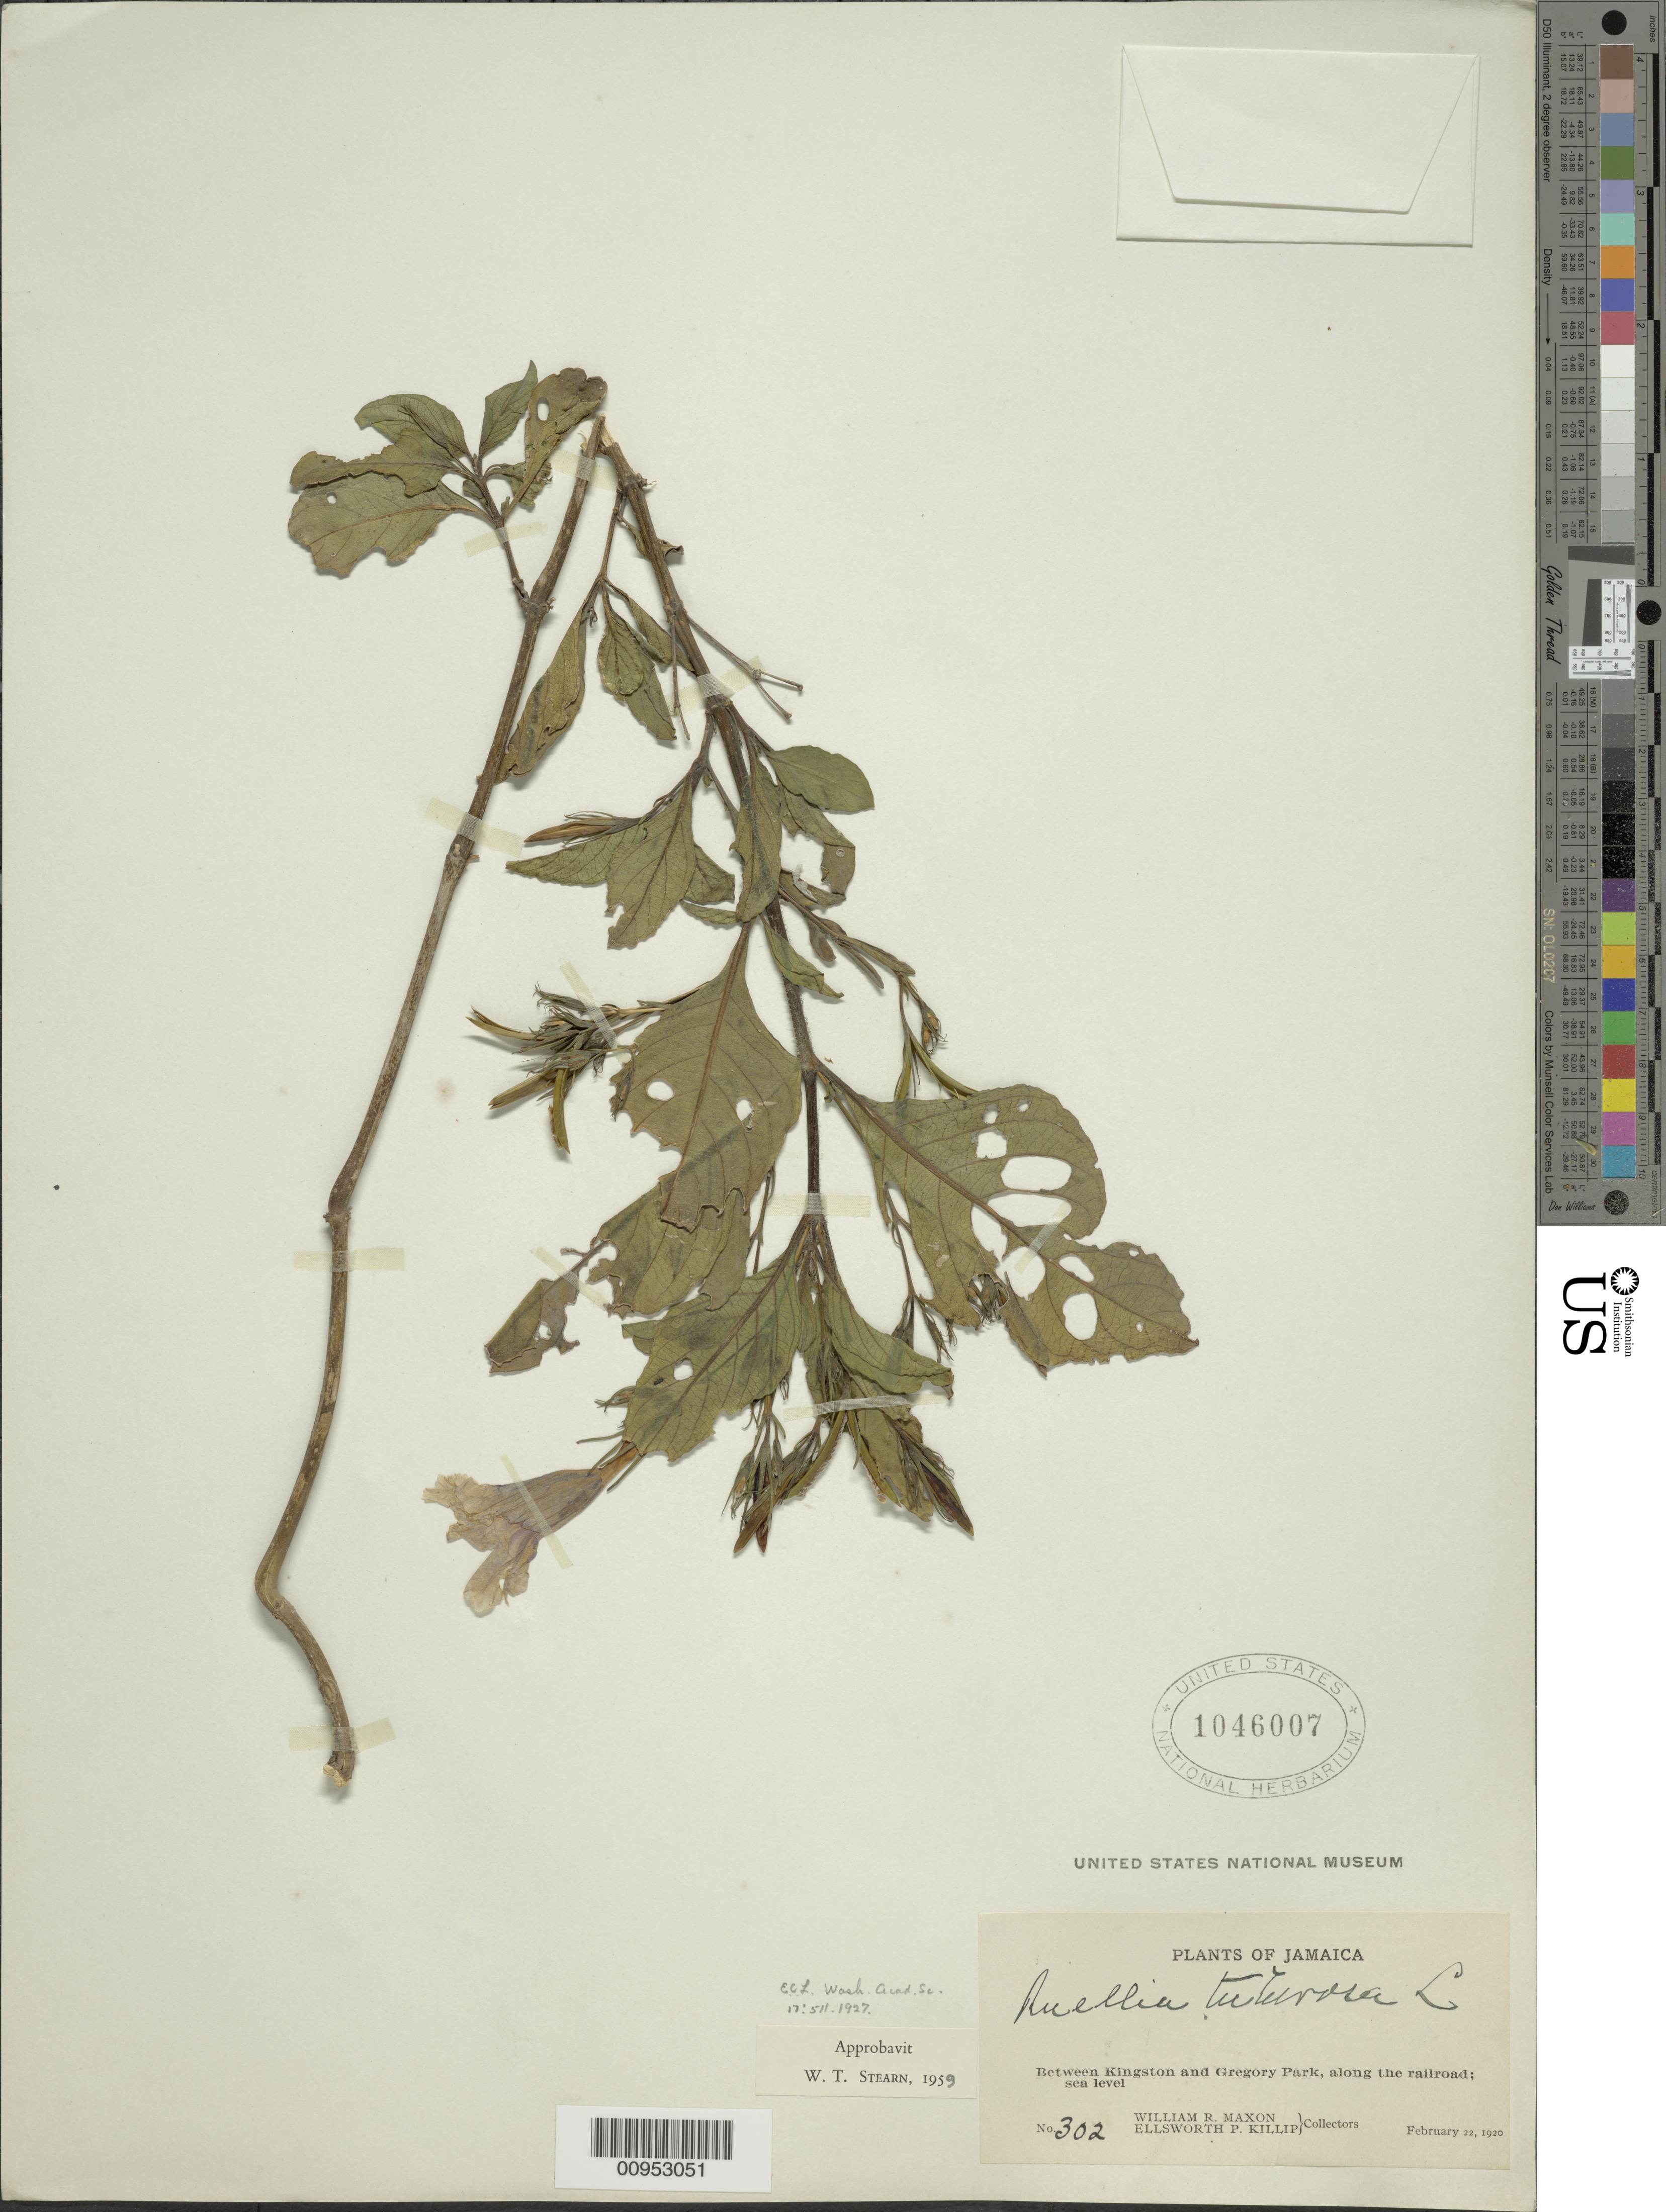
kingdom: Plantae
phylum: Tracheophyta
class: Magnoliopsida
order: Lamiales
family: Acanthaceae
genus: Ruellia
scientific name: Ruellia tuberosa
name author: L.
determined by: Stearn, William T.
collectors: W. R. Maxon & E. P. Killip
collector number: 302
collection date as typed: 22 Feb 1920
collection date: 1920-02-22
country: Jamaica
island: Jamaica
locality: Between Kingston and Gregory Park, along railroad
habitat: Along railroad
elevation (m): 0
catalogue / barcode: US 1046007